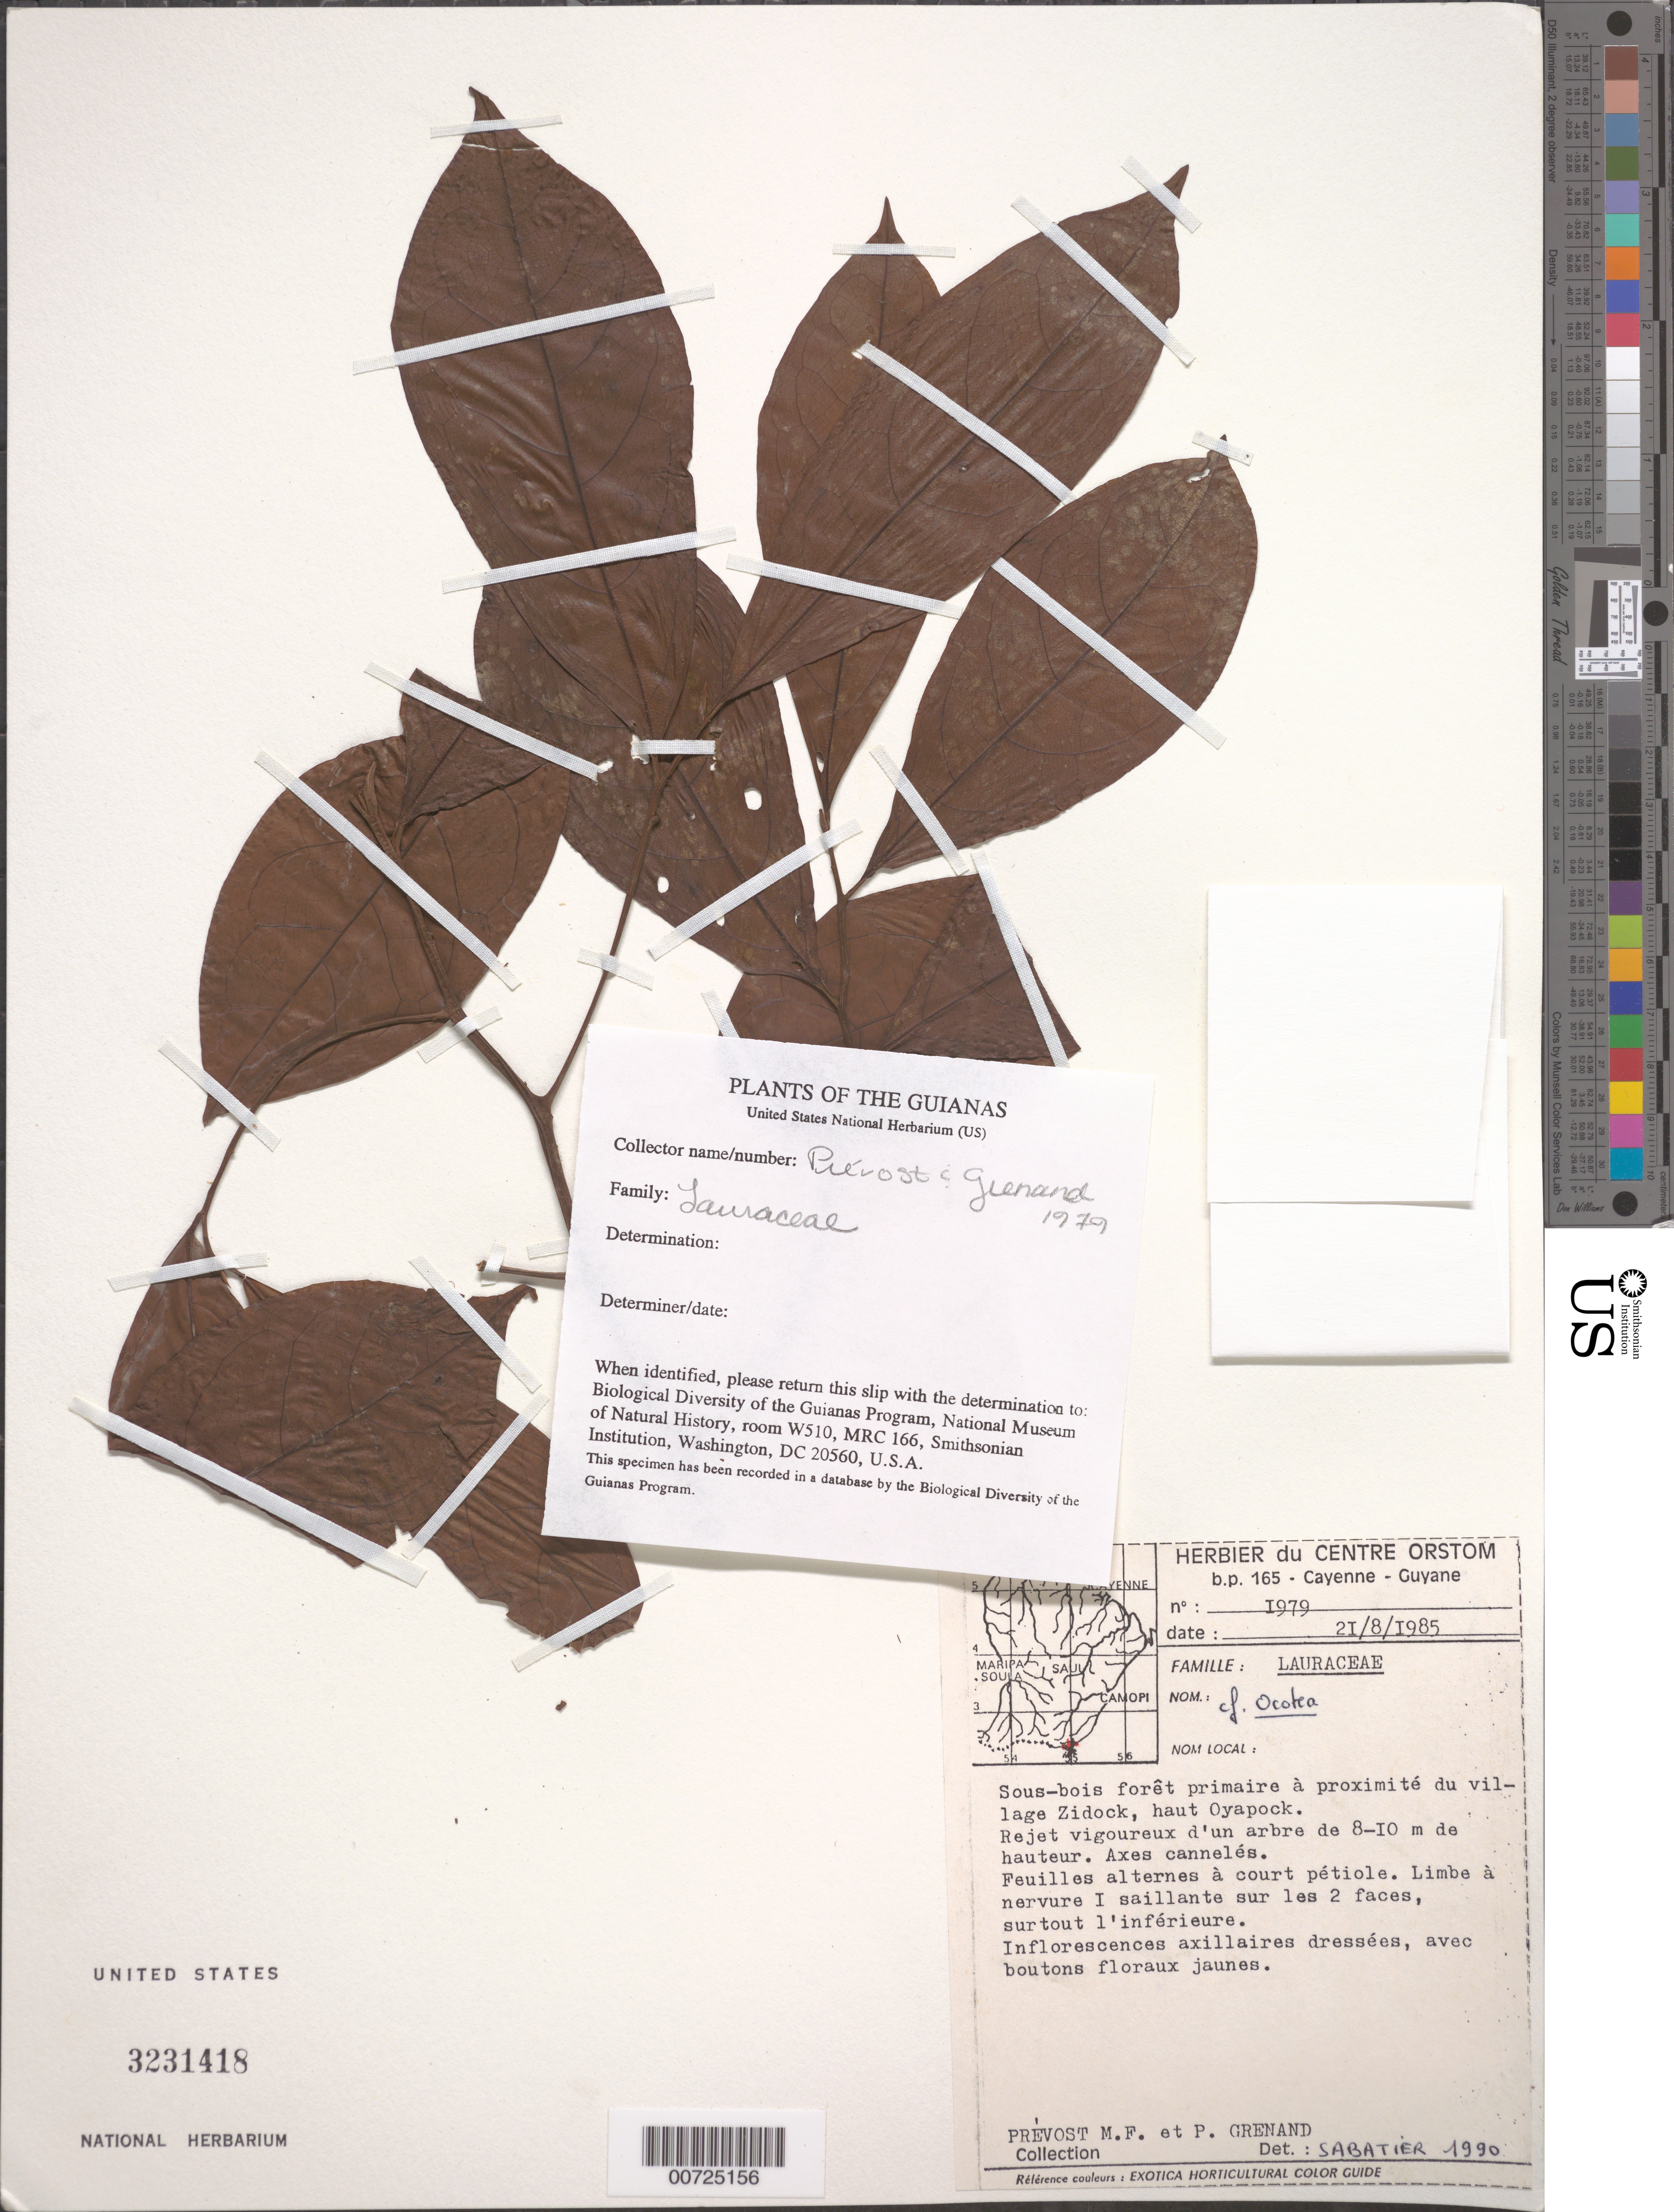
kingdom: Plantae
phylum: Tracheophyta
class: Magnoliopsida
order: Laurales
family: Lauraceae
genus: Ocotea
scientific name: Ocotea sp.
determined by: Sabatier, D.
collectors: M.-F. Prévost & P. Grenand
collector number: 1979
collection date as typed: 21-Aug-85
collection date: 1985-08-21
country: French Guiana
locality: Trois Sauts (Haut Oyapock), Zidockville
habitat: Primary forest, understory; near village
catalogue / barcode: US 3231418